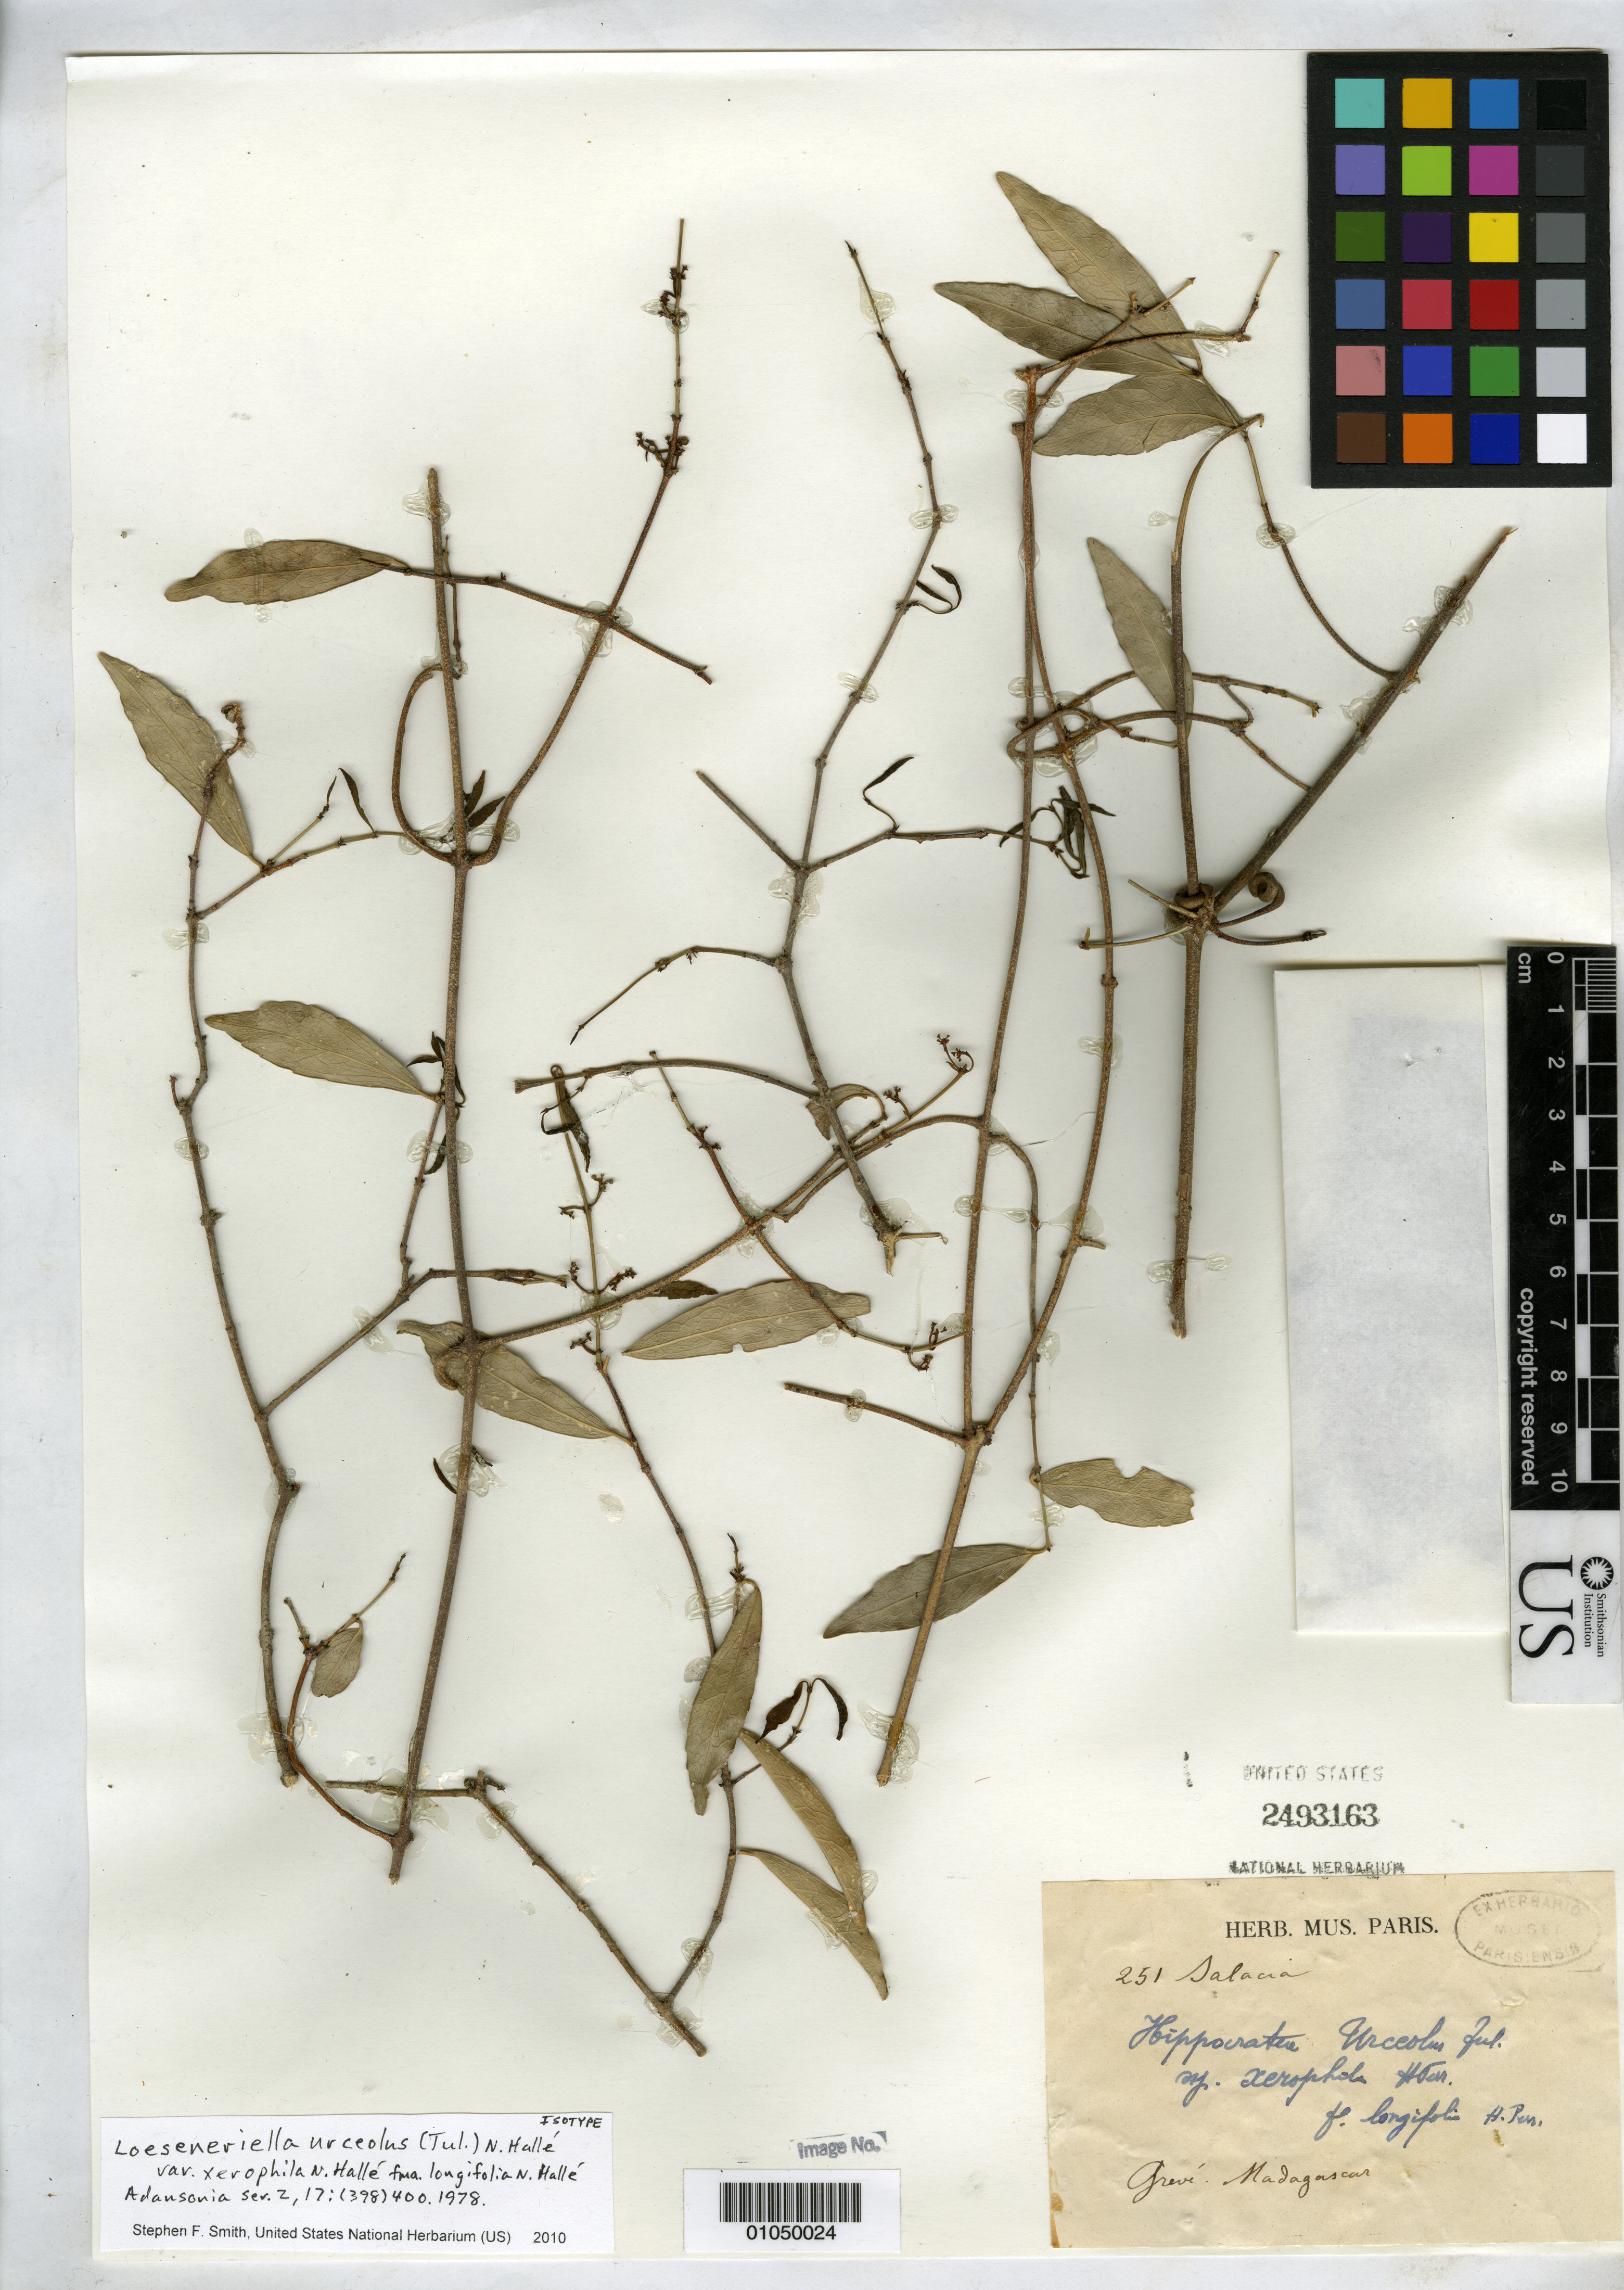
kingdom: Plantae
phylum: Tracheophyta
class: Magnoliopsida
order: Celastrales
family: Celastraceae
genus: Loeseneriella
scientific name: Loeseneriella urceolus f. longifolia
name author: N. Hallé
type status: Isotype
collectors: -. Grevé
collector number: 251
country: Madagascar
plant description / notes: Based on Hippocratea urceolus fo. longifolia H. Perrier, nom. inval. (no Latin descr. or diagn.), Ann. Inst. Bot.-Geol. Colon. Marseille, ser. 5, 10: 27 (1942).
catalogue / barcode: US 2493163